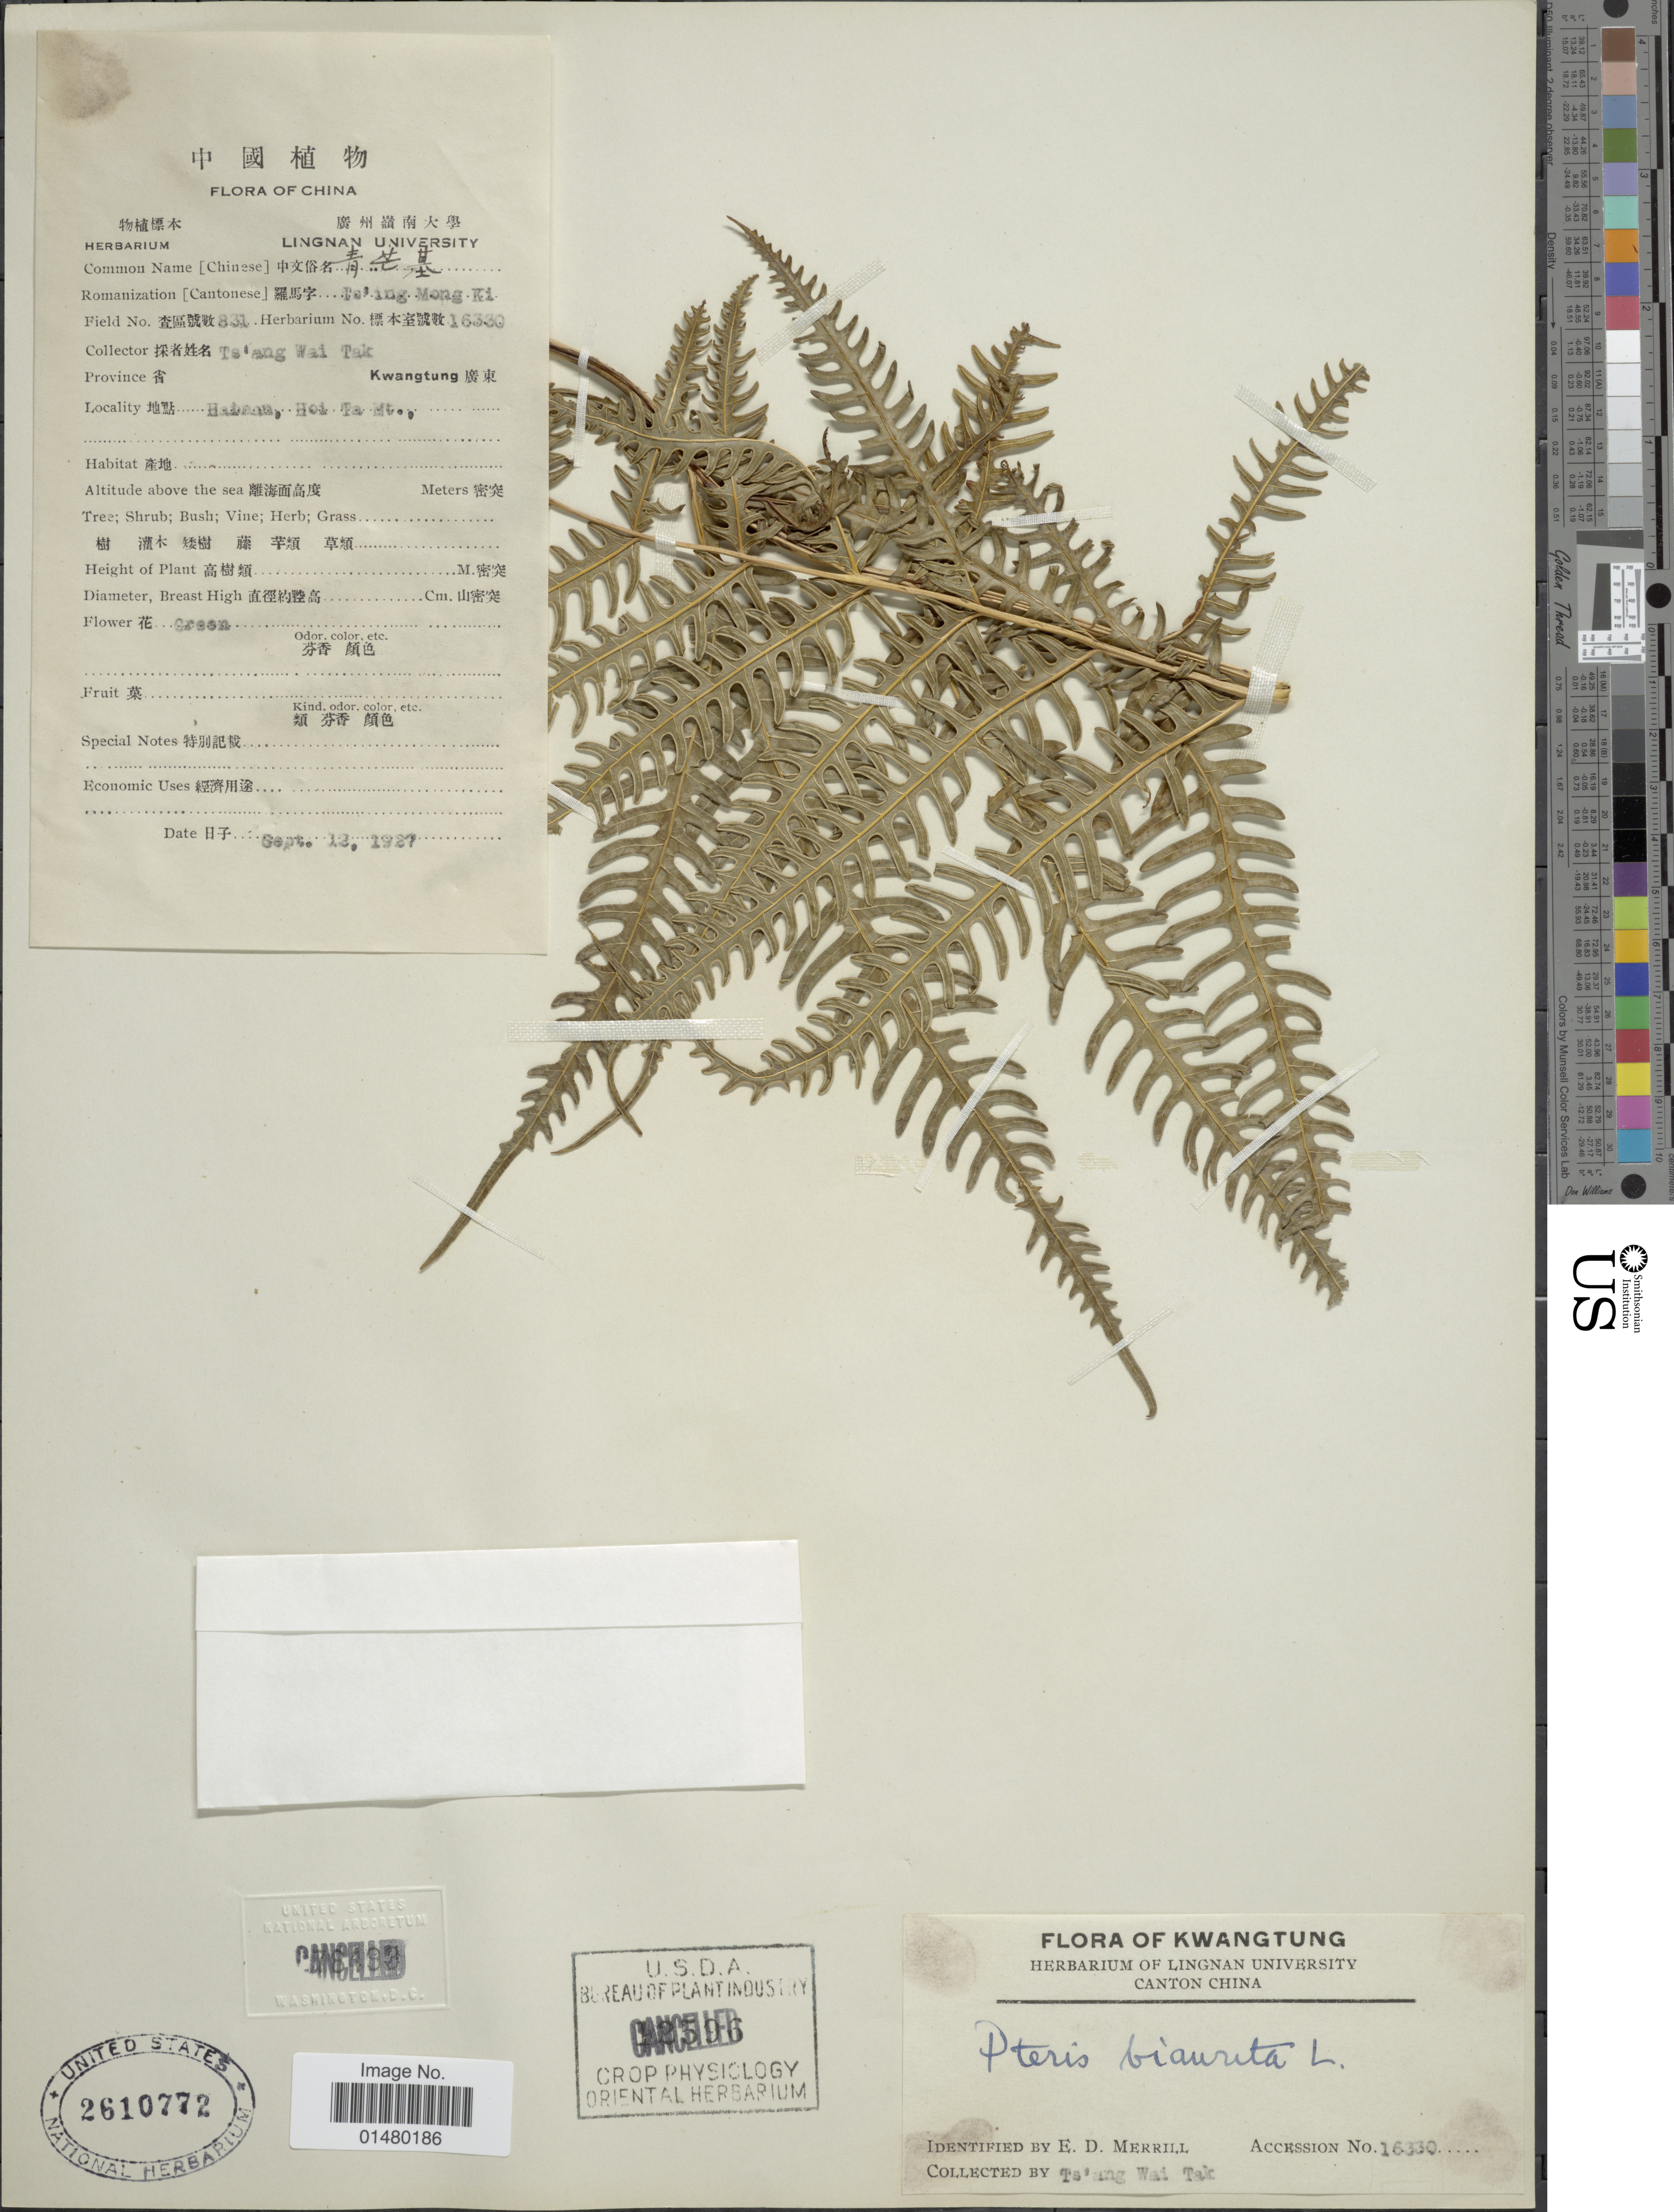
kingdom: Plantae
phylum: Tracheophyta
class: Polypodiopsida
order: Polypodiales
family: Pteridaceae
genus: Pteris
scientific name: Pteris biaurita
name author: L.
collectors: T. Tak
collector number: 831/16330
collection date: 1927-09-12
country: China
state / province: Guangdong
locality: Province Kwangtung, Hataam, Hoi Ta Mt.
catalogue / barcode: US 2610772